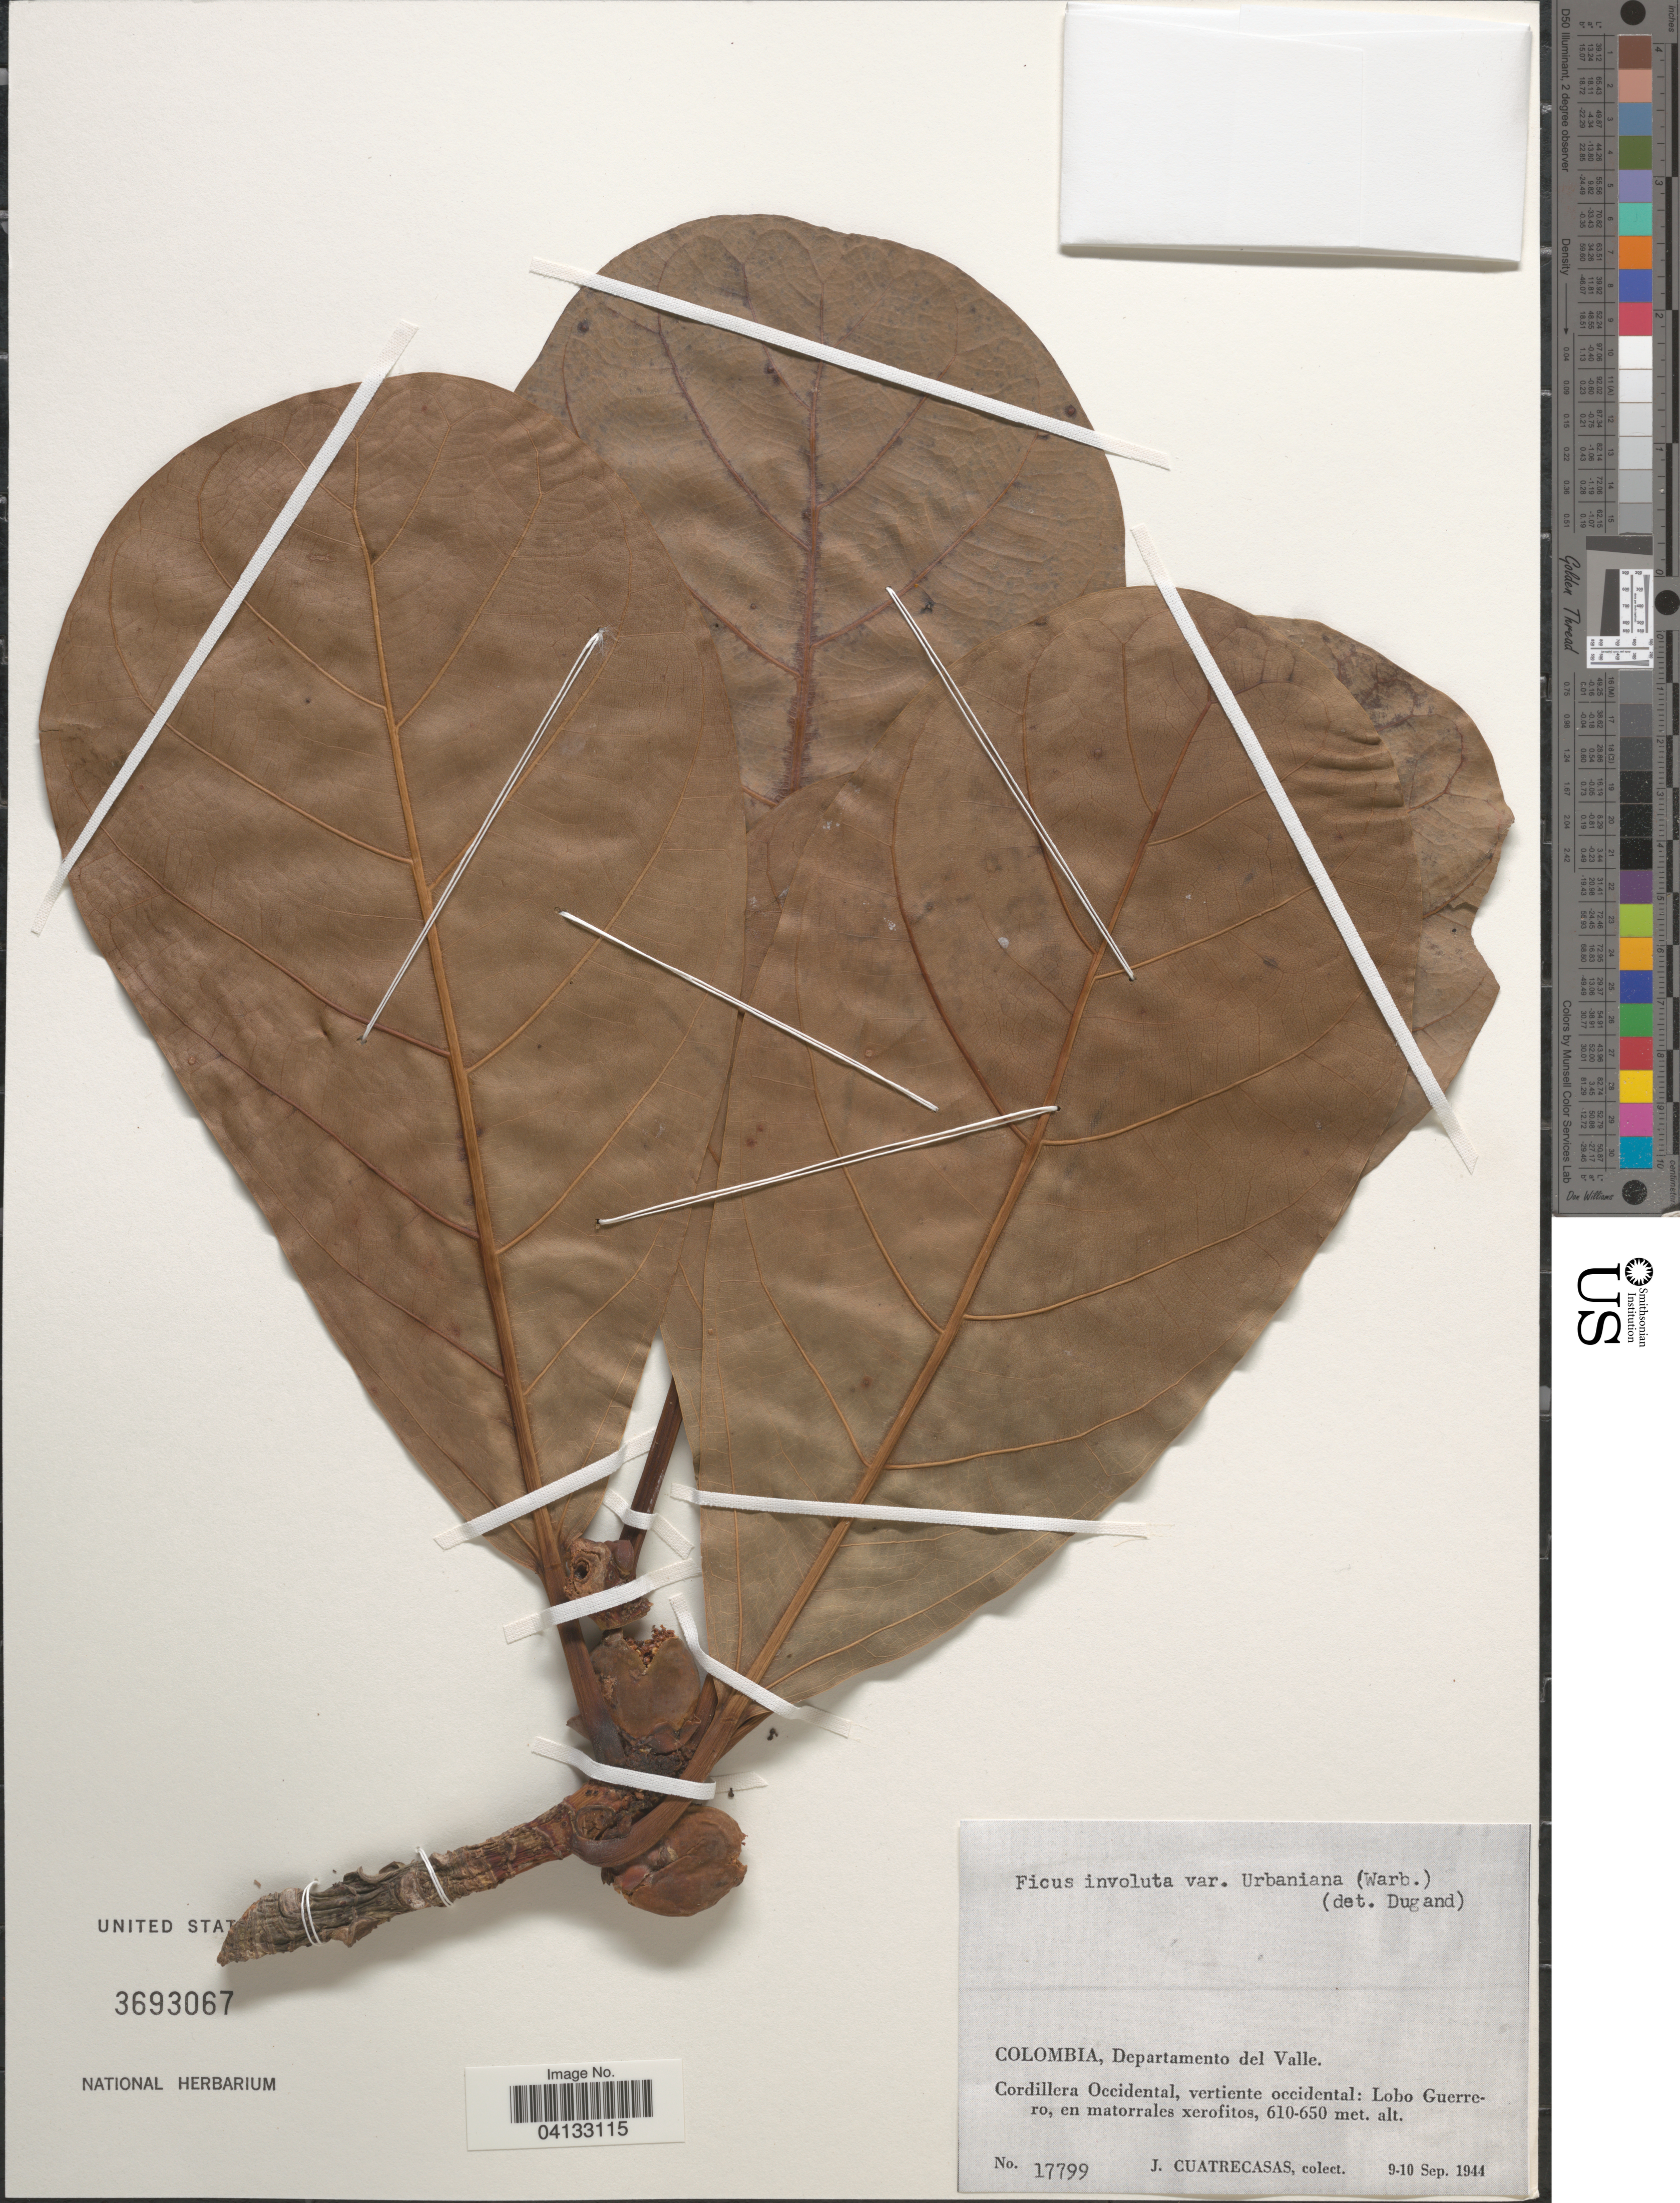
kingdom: Plantae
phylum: Tracheophyta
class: Magnoliopsida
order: Rosales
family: Moraceae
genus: Ficus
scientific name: Ficus involuta var. urbaniana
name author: (Warb.) Dugand G.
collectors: J. Cuatrecasas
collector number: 17799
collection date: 1944-09-09/1944-09-10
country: Colombia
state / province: Valle del Cauca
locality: Departamento del Valle. Cordillera Occidental, vertiente occidental: Lobo Guerrero, en matorrales xerofitos.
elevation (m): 610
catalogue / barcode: US 3693067